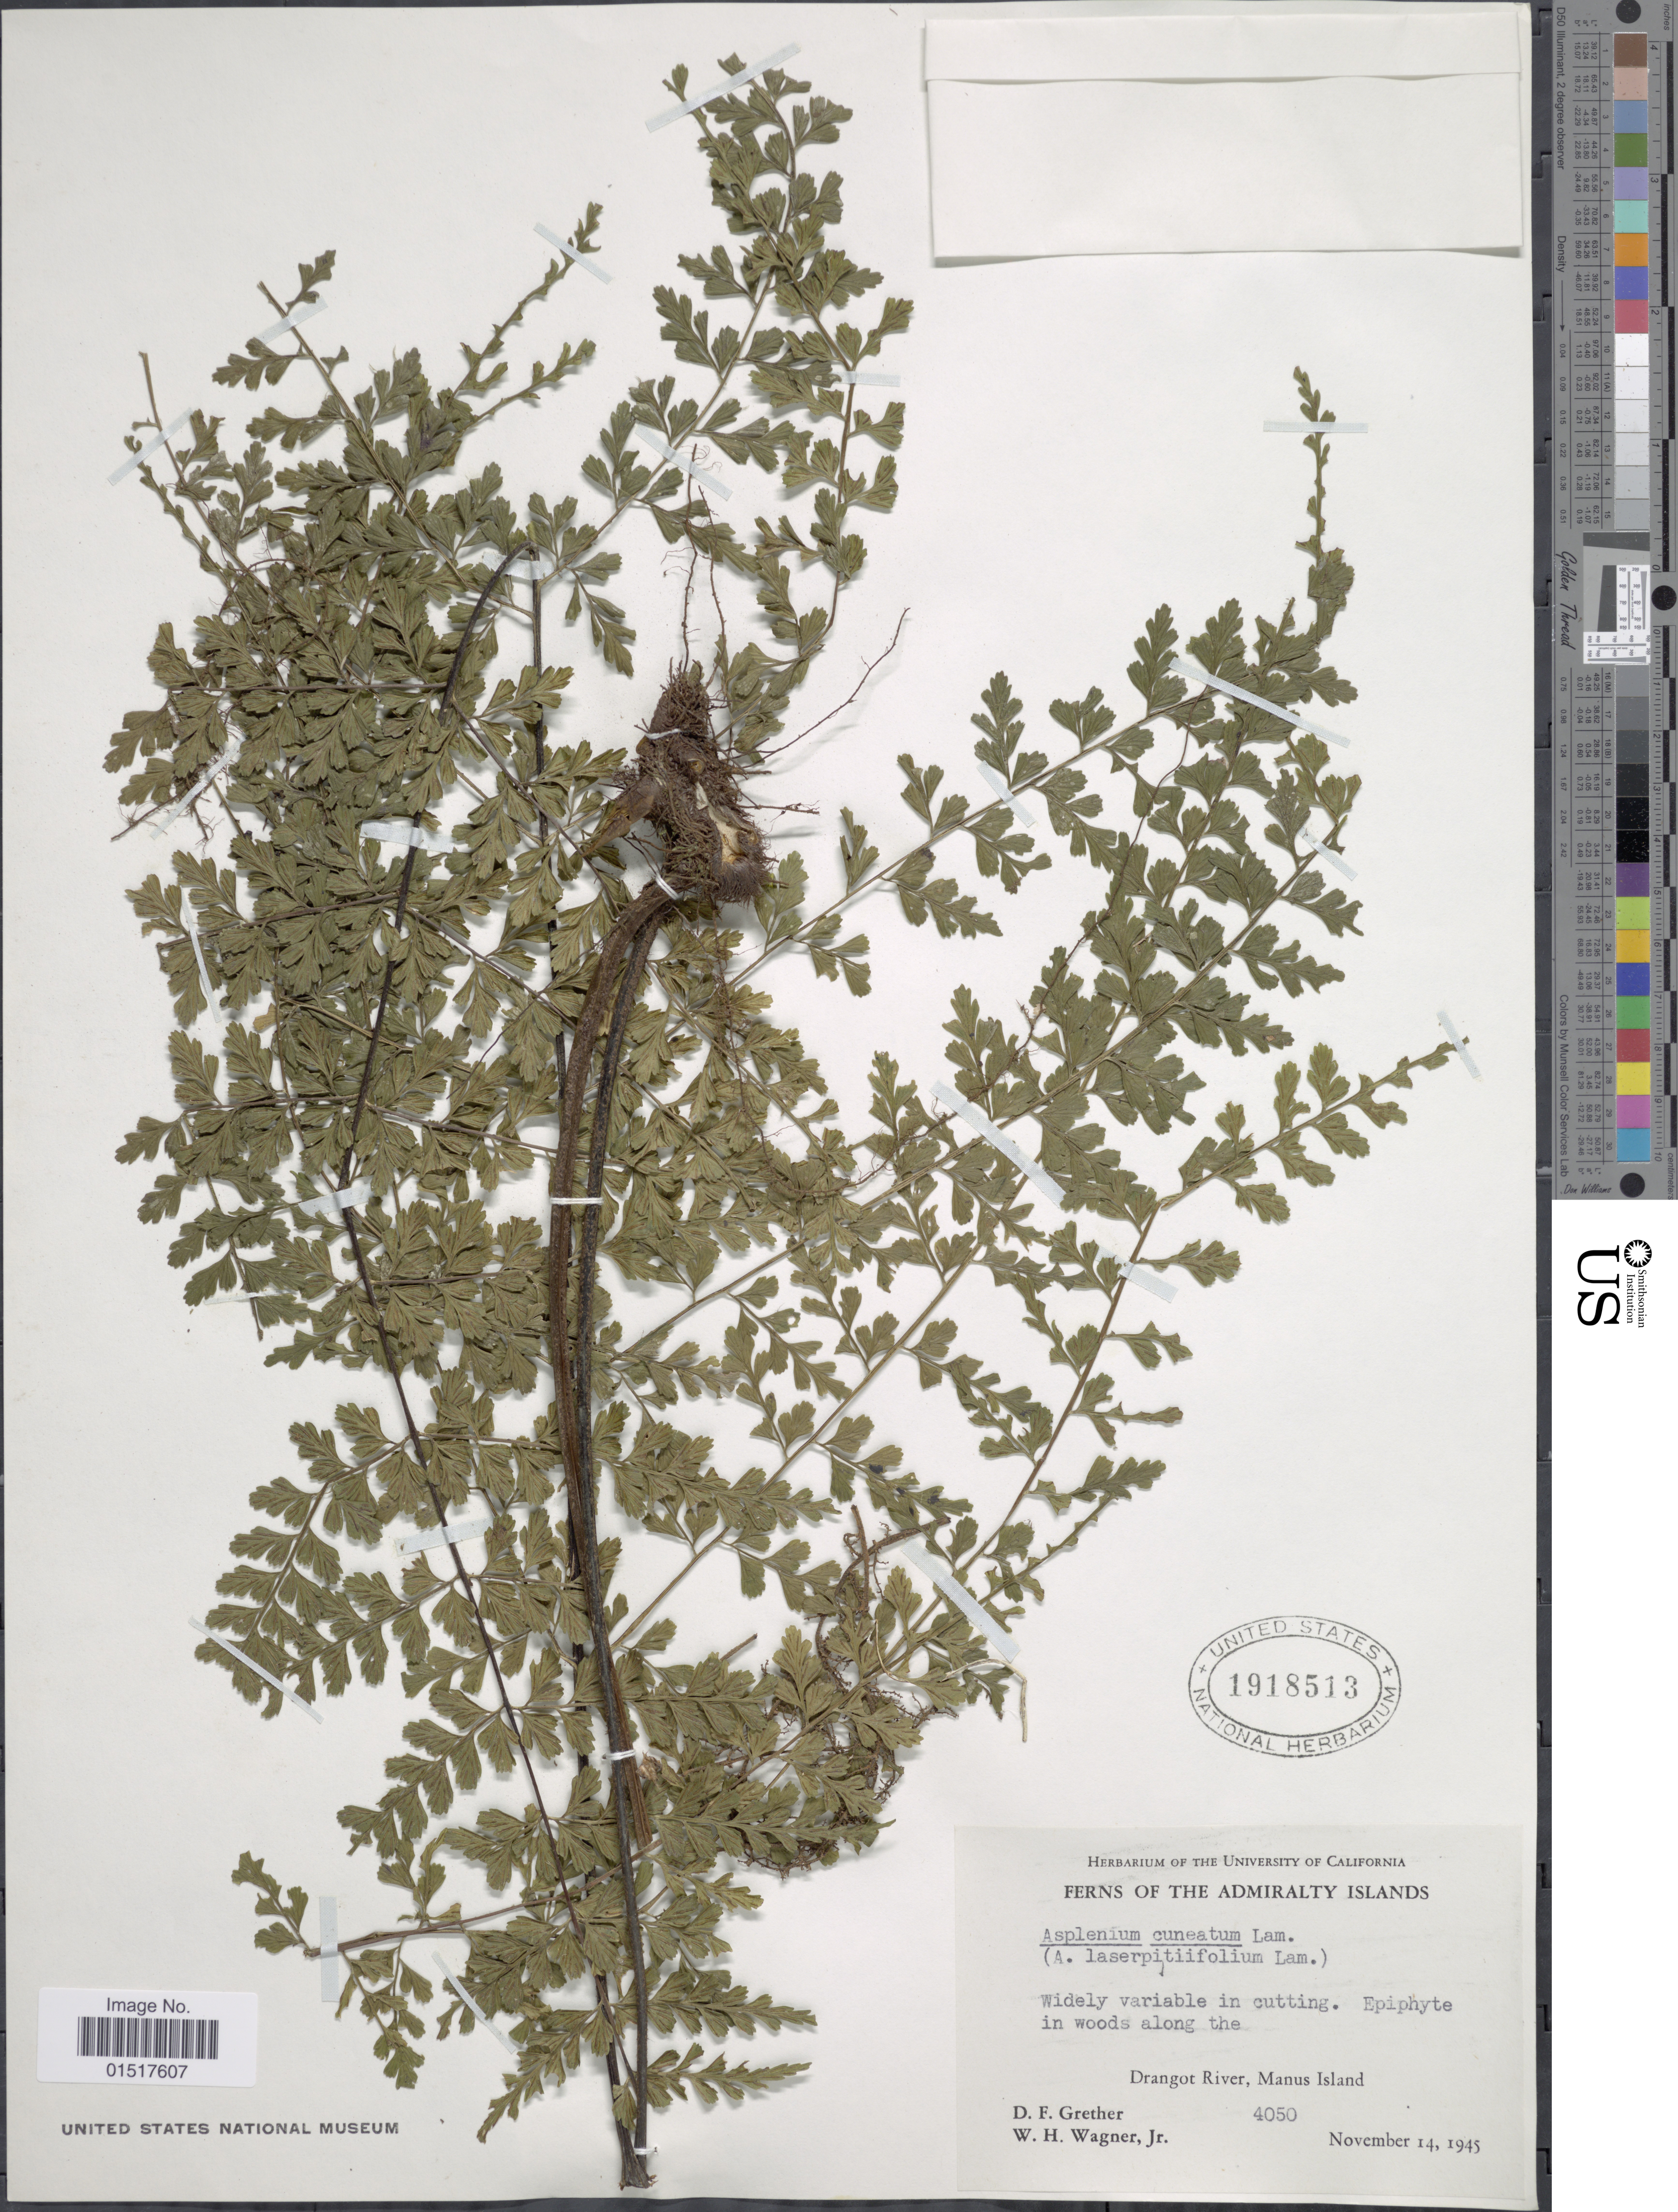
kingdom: Plantae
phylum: Tracheophyta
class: Polypodiopsida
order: Polypodiales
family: Aspleniaceae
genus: Asplenium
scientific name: Asplenium cuneatum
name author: Lam.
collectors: D. F. Grether & W. H. Wagner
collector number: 4050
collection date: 1945-11-14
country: Papua New Guinea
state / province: Manus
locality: Admiralty Islands. Drangot River, Manus Island.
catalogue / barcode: US 1918513